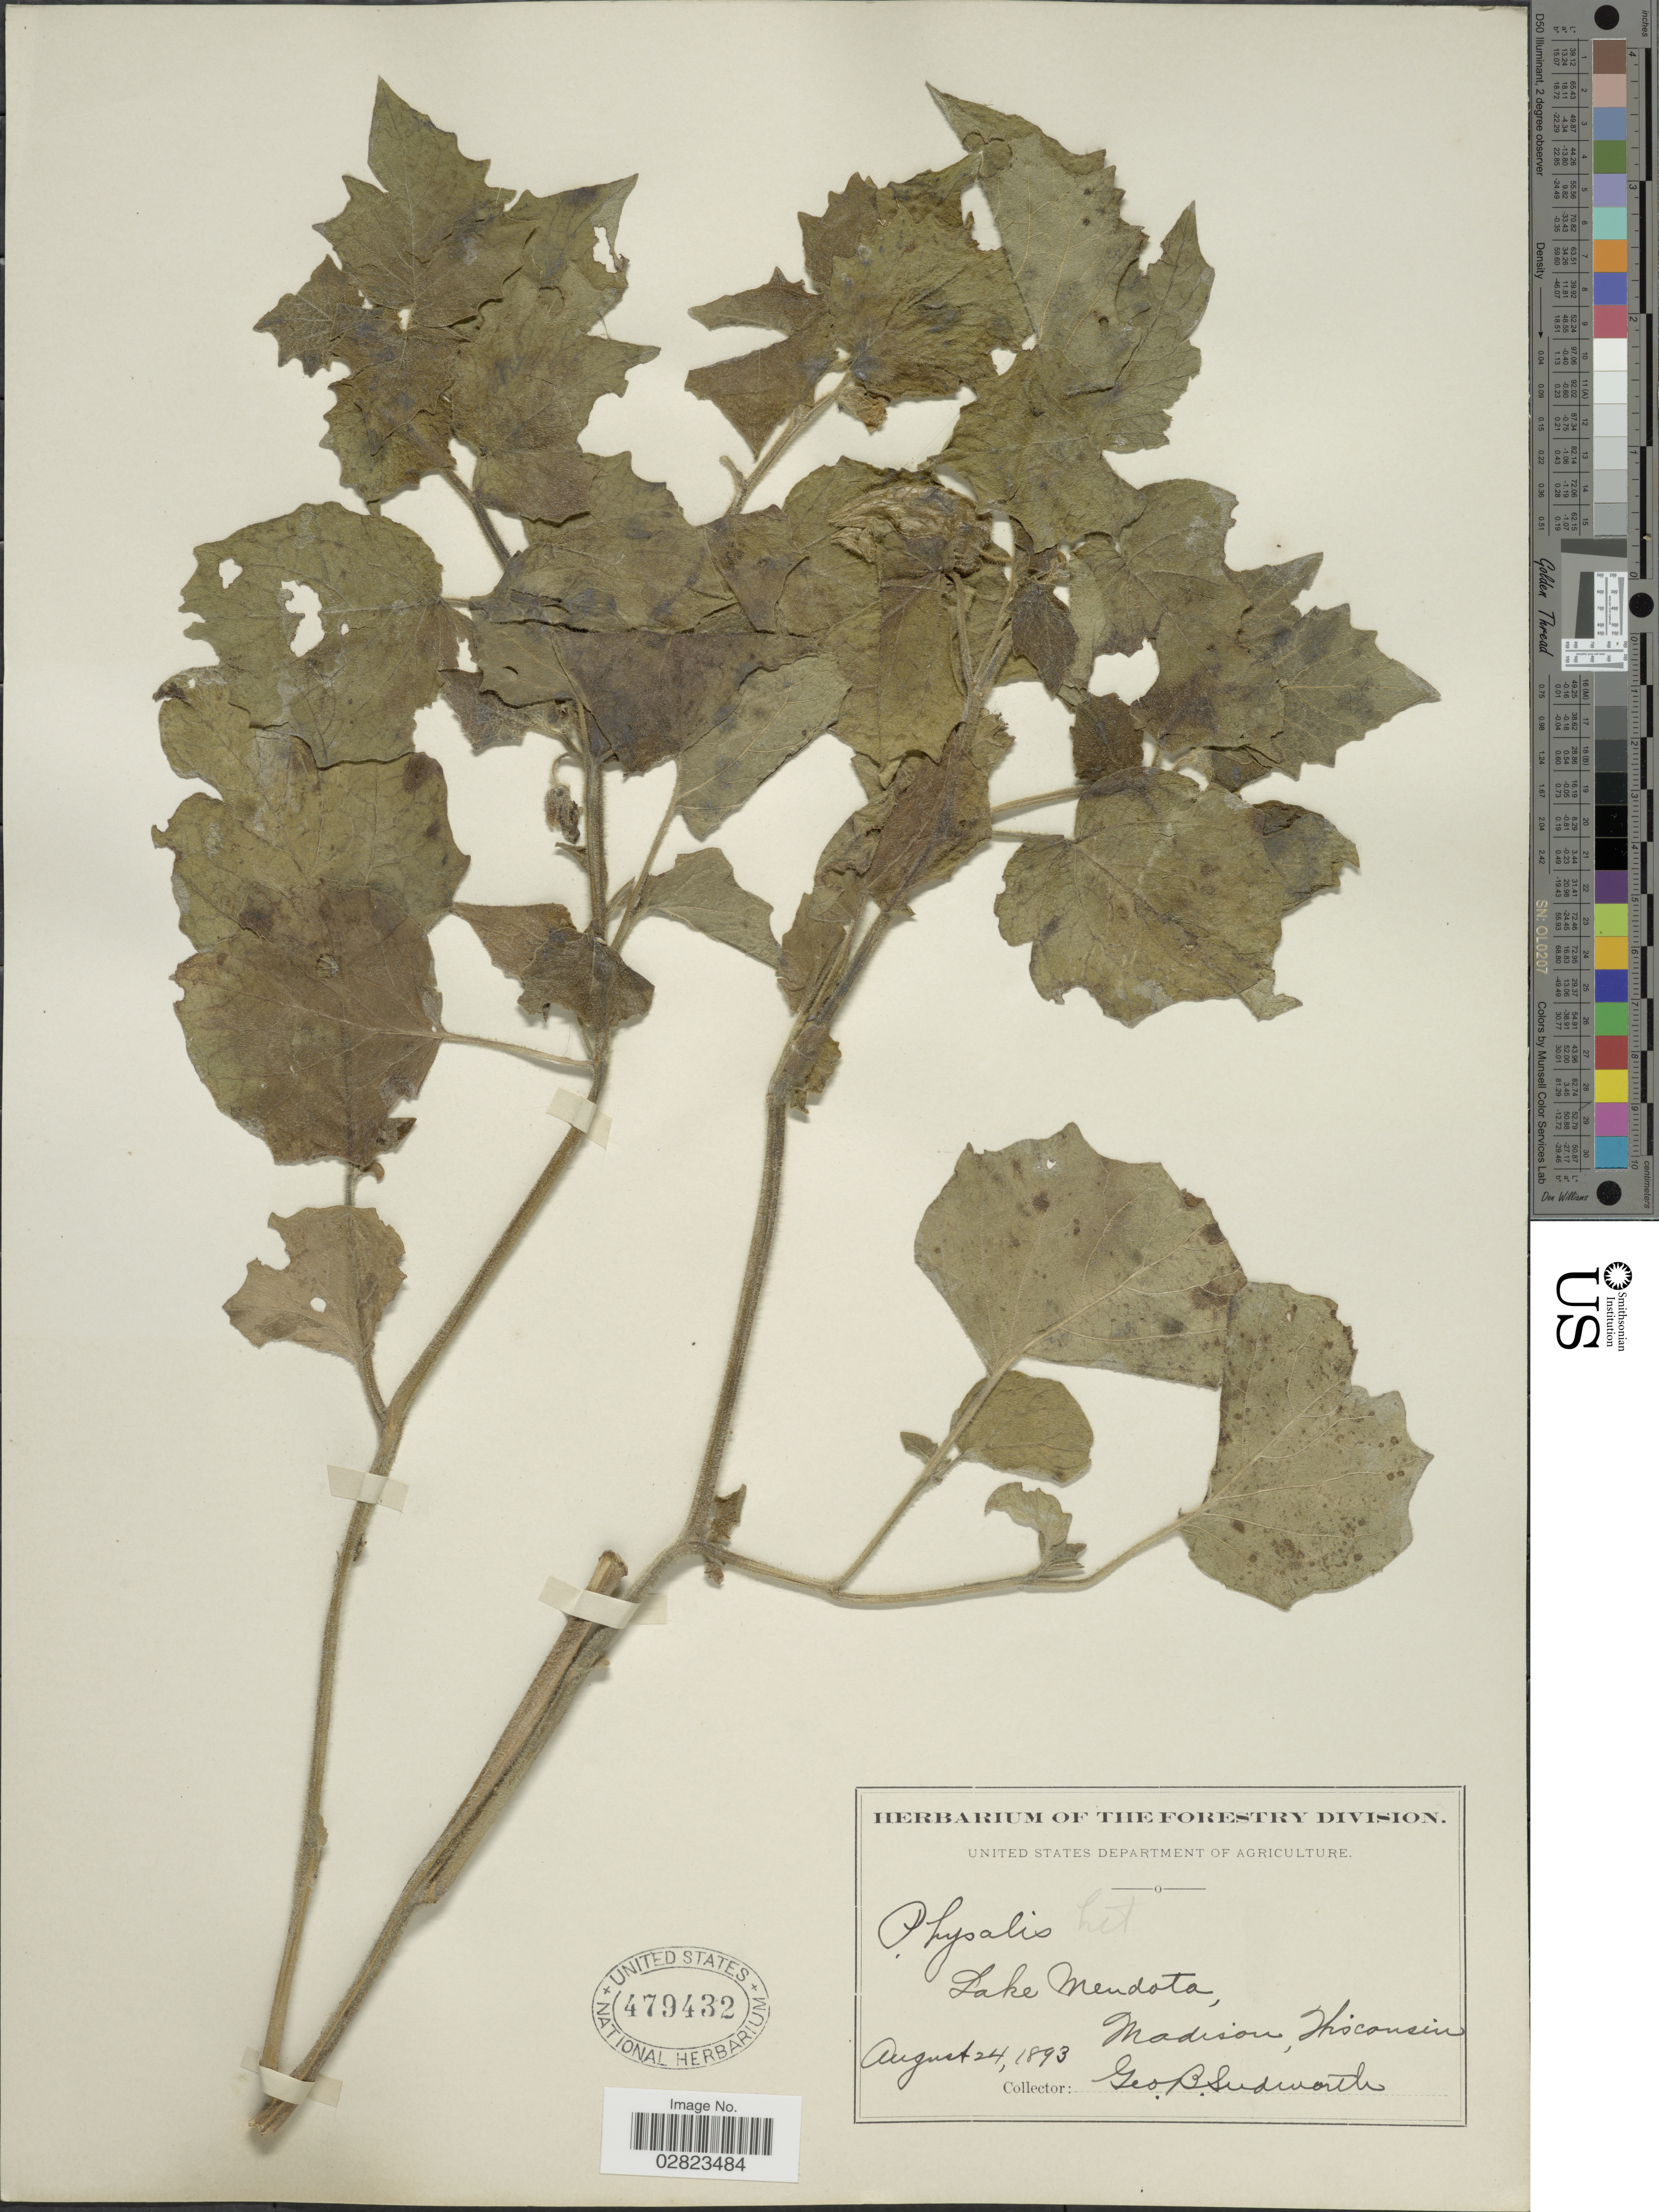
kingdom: Plantae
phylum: Tracheophyta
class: Magnoliopsida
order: Solanales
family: Solanaceae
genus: Physalis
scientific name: Physalis heterophylla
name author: Nees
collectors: G. B. Sudworth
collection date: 1893-08-24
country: United States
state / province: Wisconsin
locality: Lake Mendota, Madison.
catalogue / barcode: US 479432